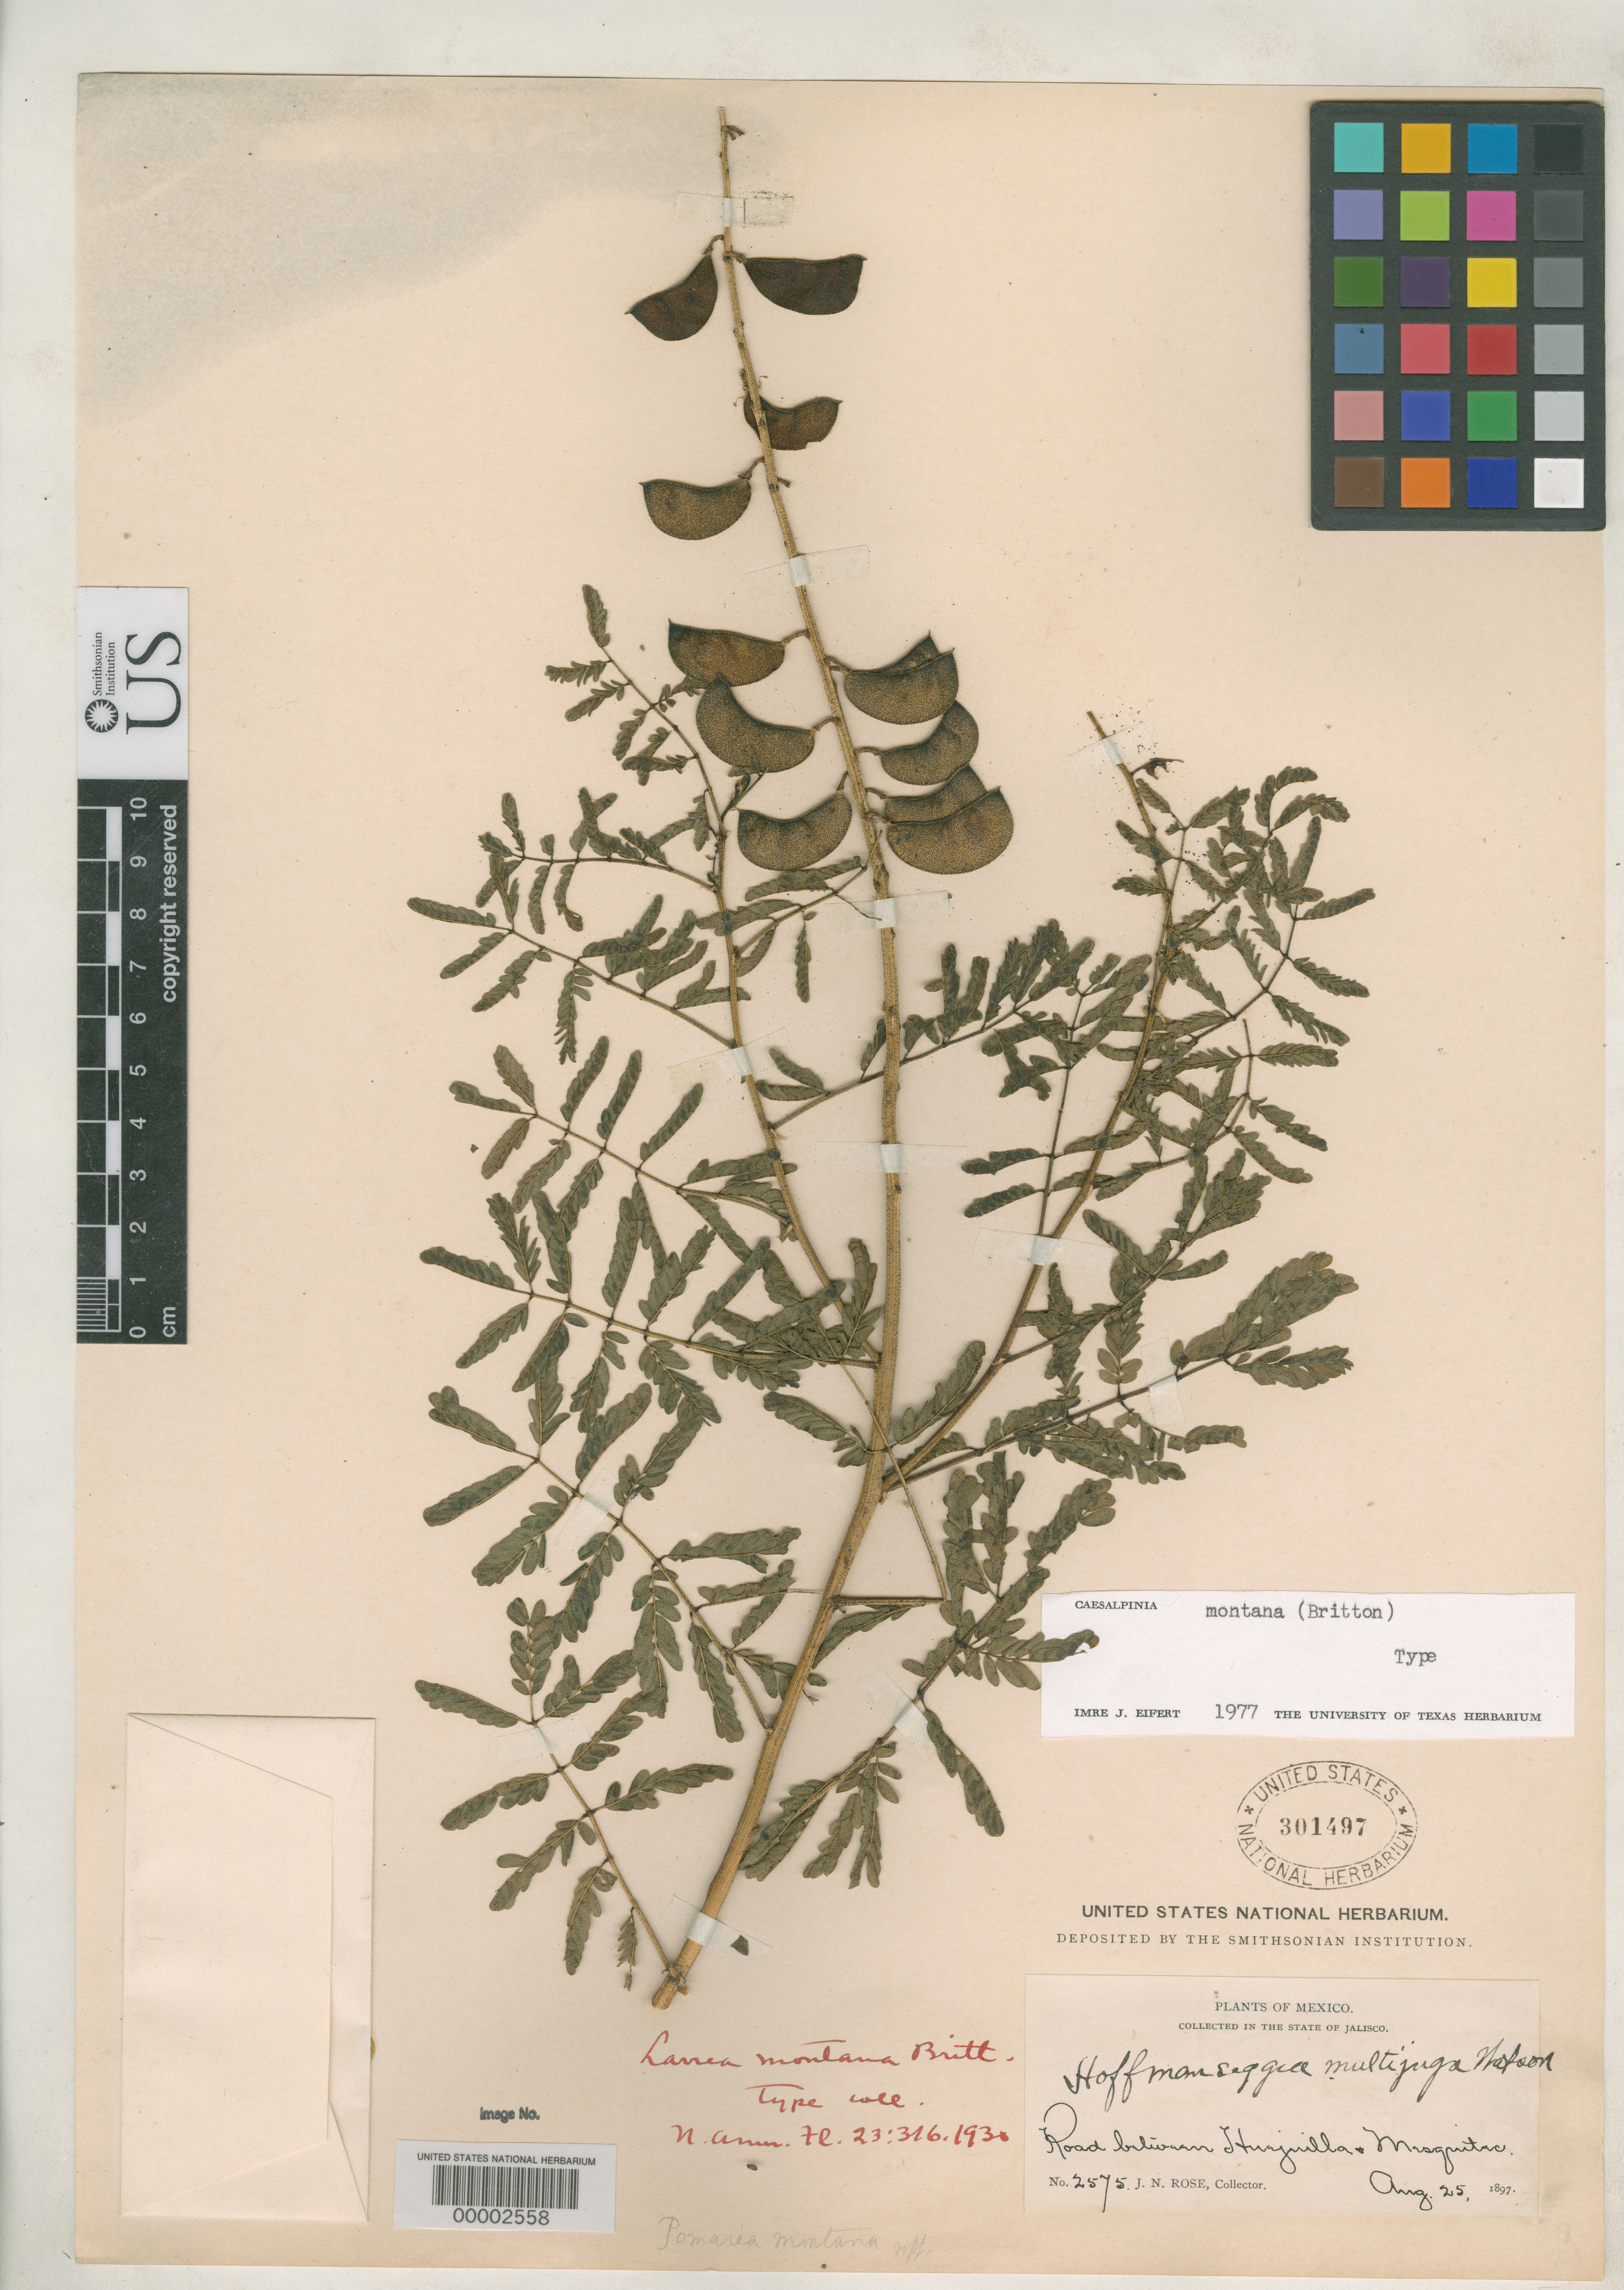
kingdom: Plantae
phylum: Tracheophyta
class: Magnoliopsida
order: Fabales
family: Fabaceae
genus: Larrea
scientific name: Larrea montana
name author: Britton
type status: Isotype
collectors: J. N. Rose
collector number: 2575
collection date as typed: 25 Aug 1897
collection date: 1897-08-25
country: Mexico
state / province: Jalisco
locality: Road between Hujuilla & Mesquitoc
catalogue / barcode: US 301497